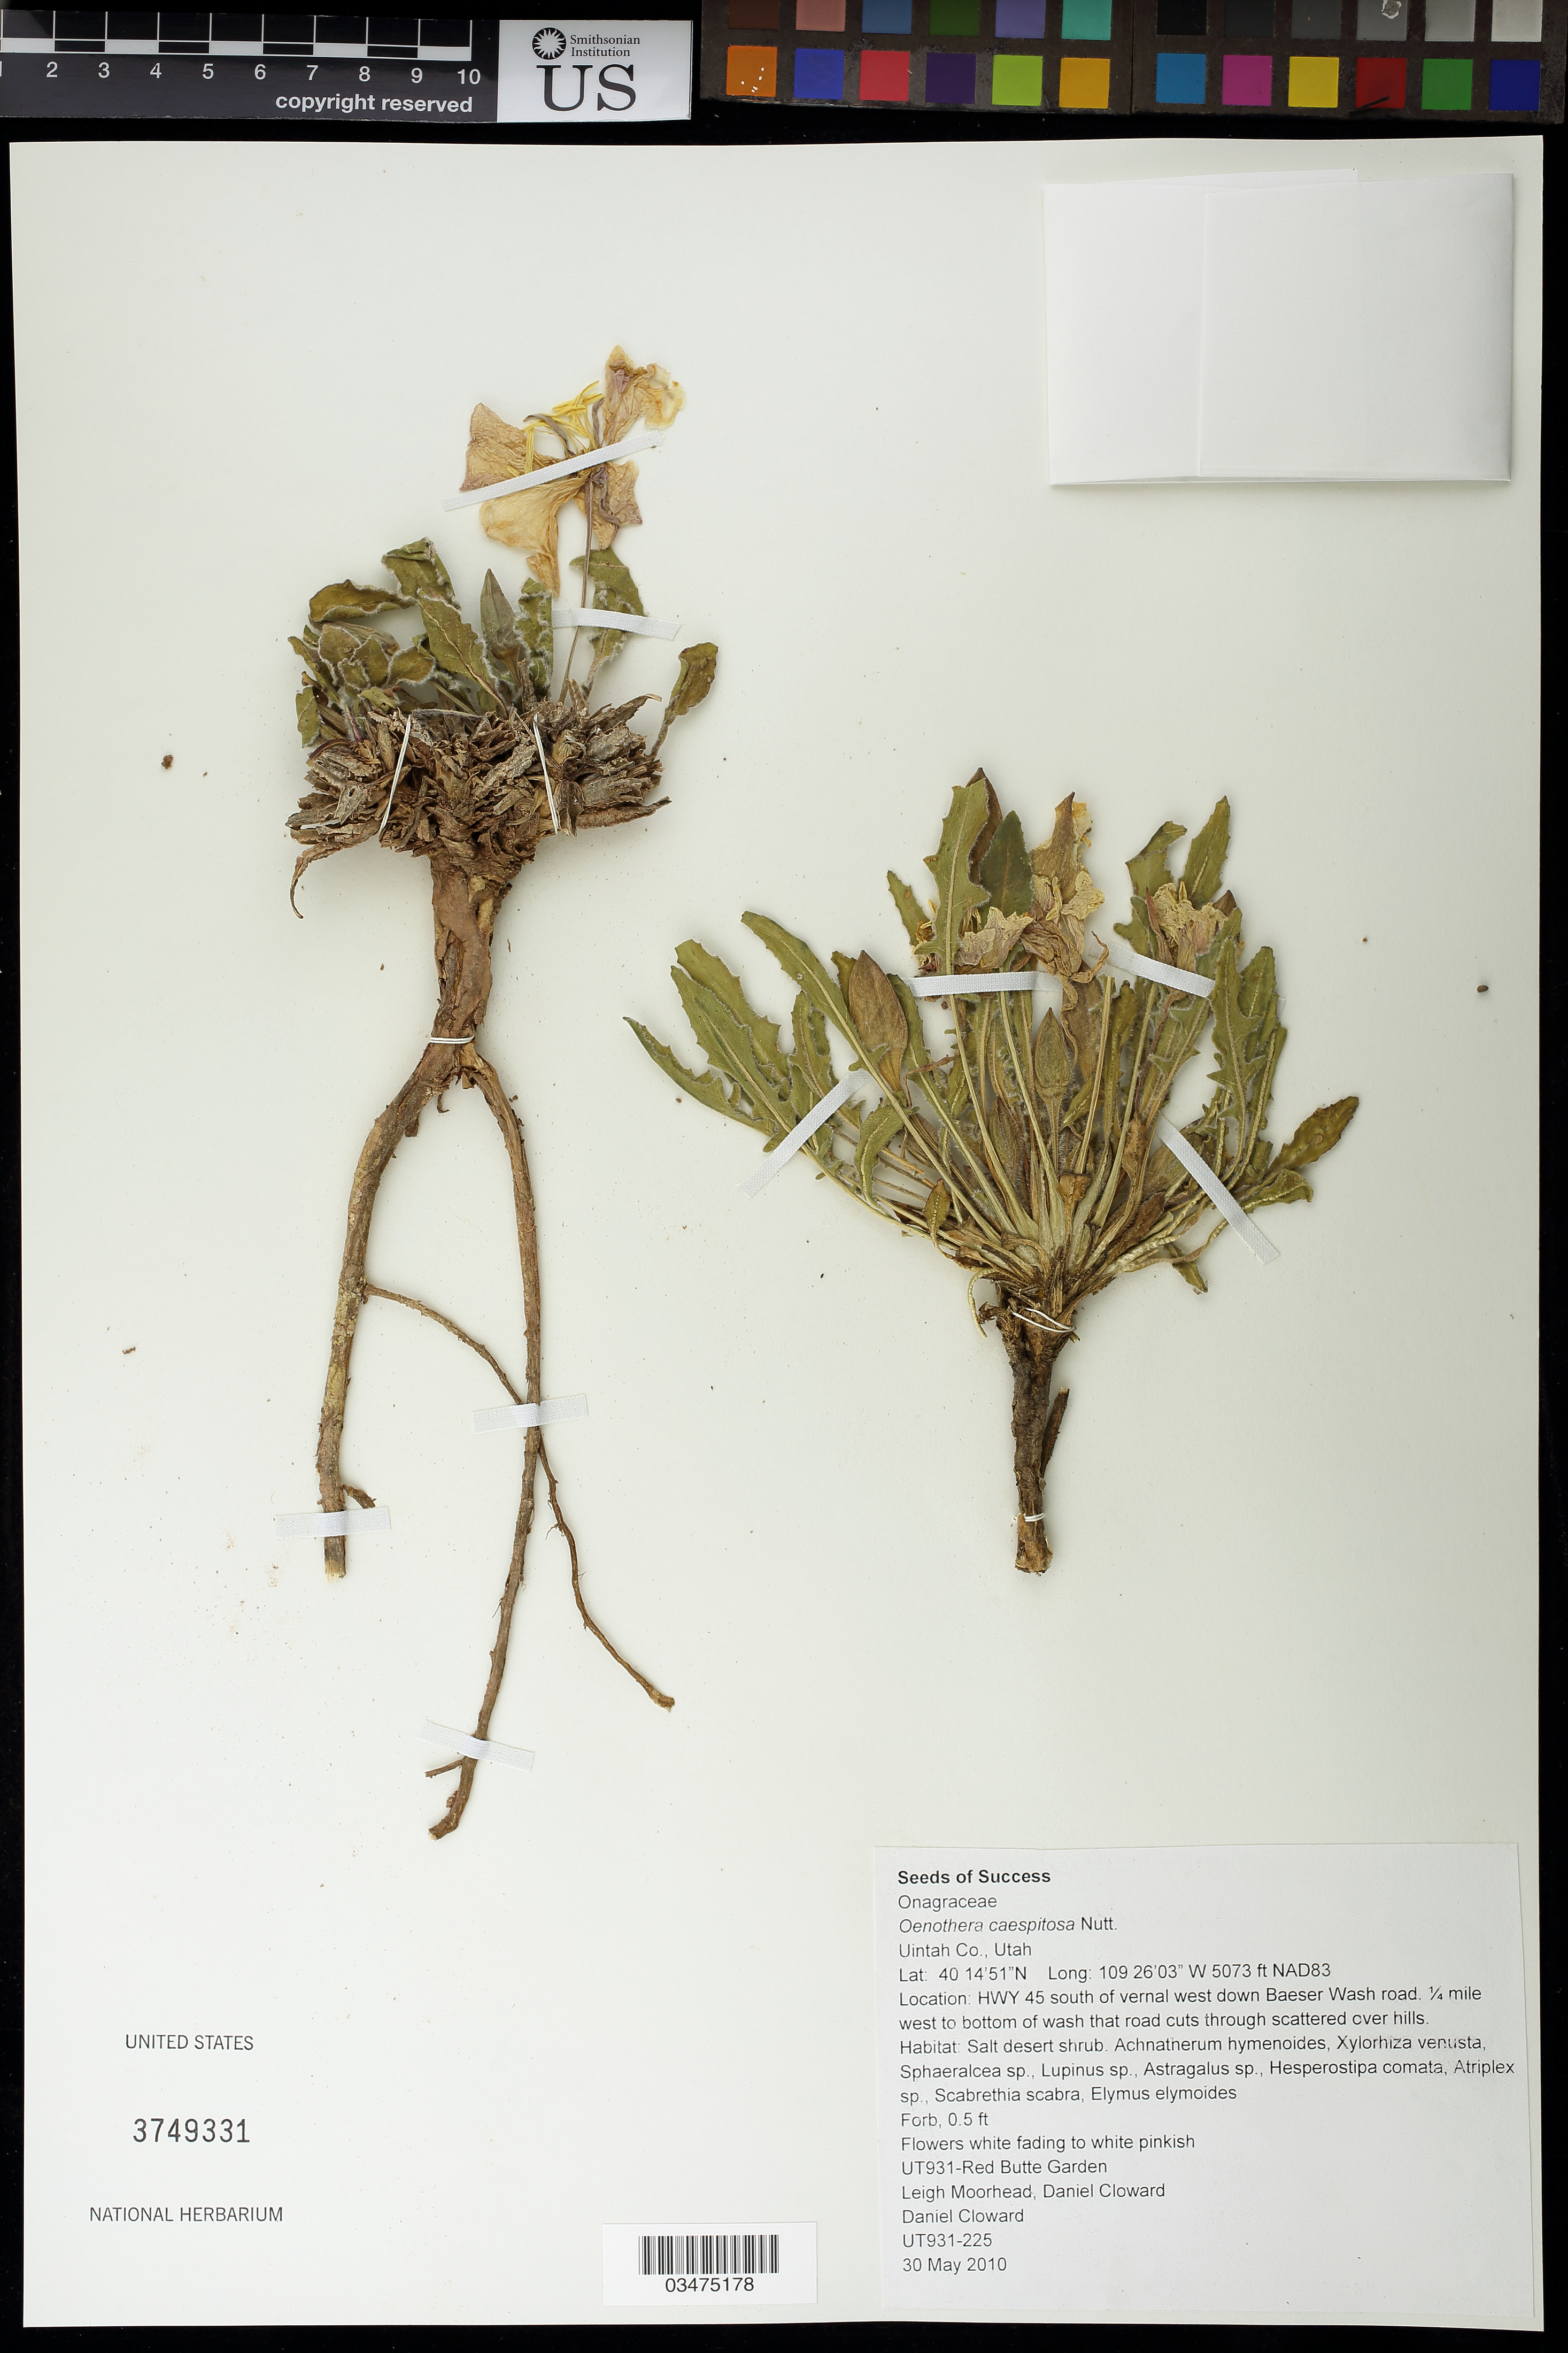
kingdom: Plantae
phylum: Tracheophyta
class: Magnoliopsida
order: Myrtales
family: Onagraceae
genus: Oenothera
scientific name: Oenothera cespitosa subsp. marginata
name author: (Nutt. ex Hook. & Arn.) Munz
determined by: Wagner, W. L., (BOT), Smithsonian Institution - National Museum of Natural History (UNITED STATES)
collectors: L. Moorhead & D. Cloward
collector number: UT931-225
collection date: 2010-05-30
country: United States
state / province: Utah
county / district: Uintah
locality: Baeser Wash road. 1/4 mi. W to bottom of wash that road cuts through.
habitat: Salt desert shrub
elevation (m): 1546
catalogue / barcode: US 3749331